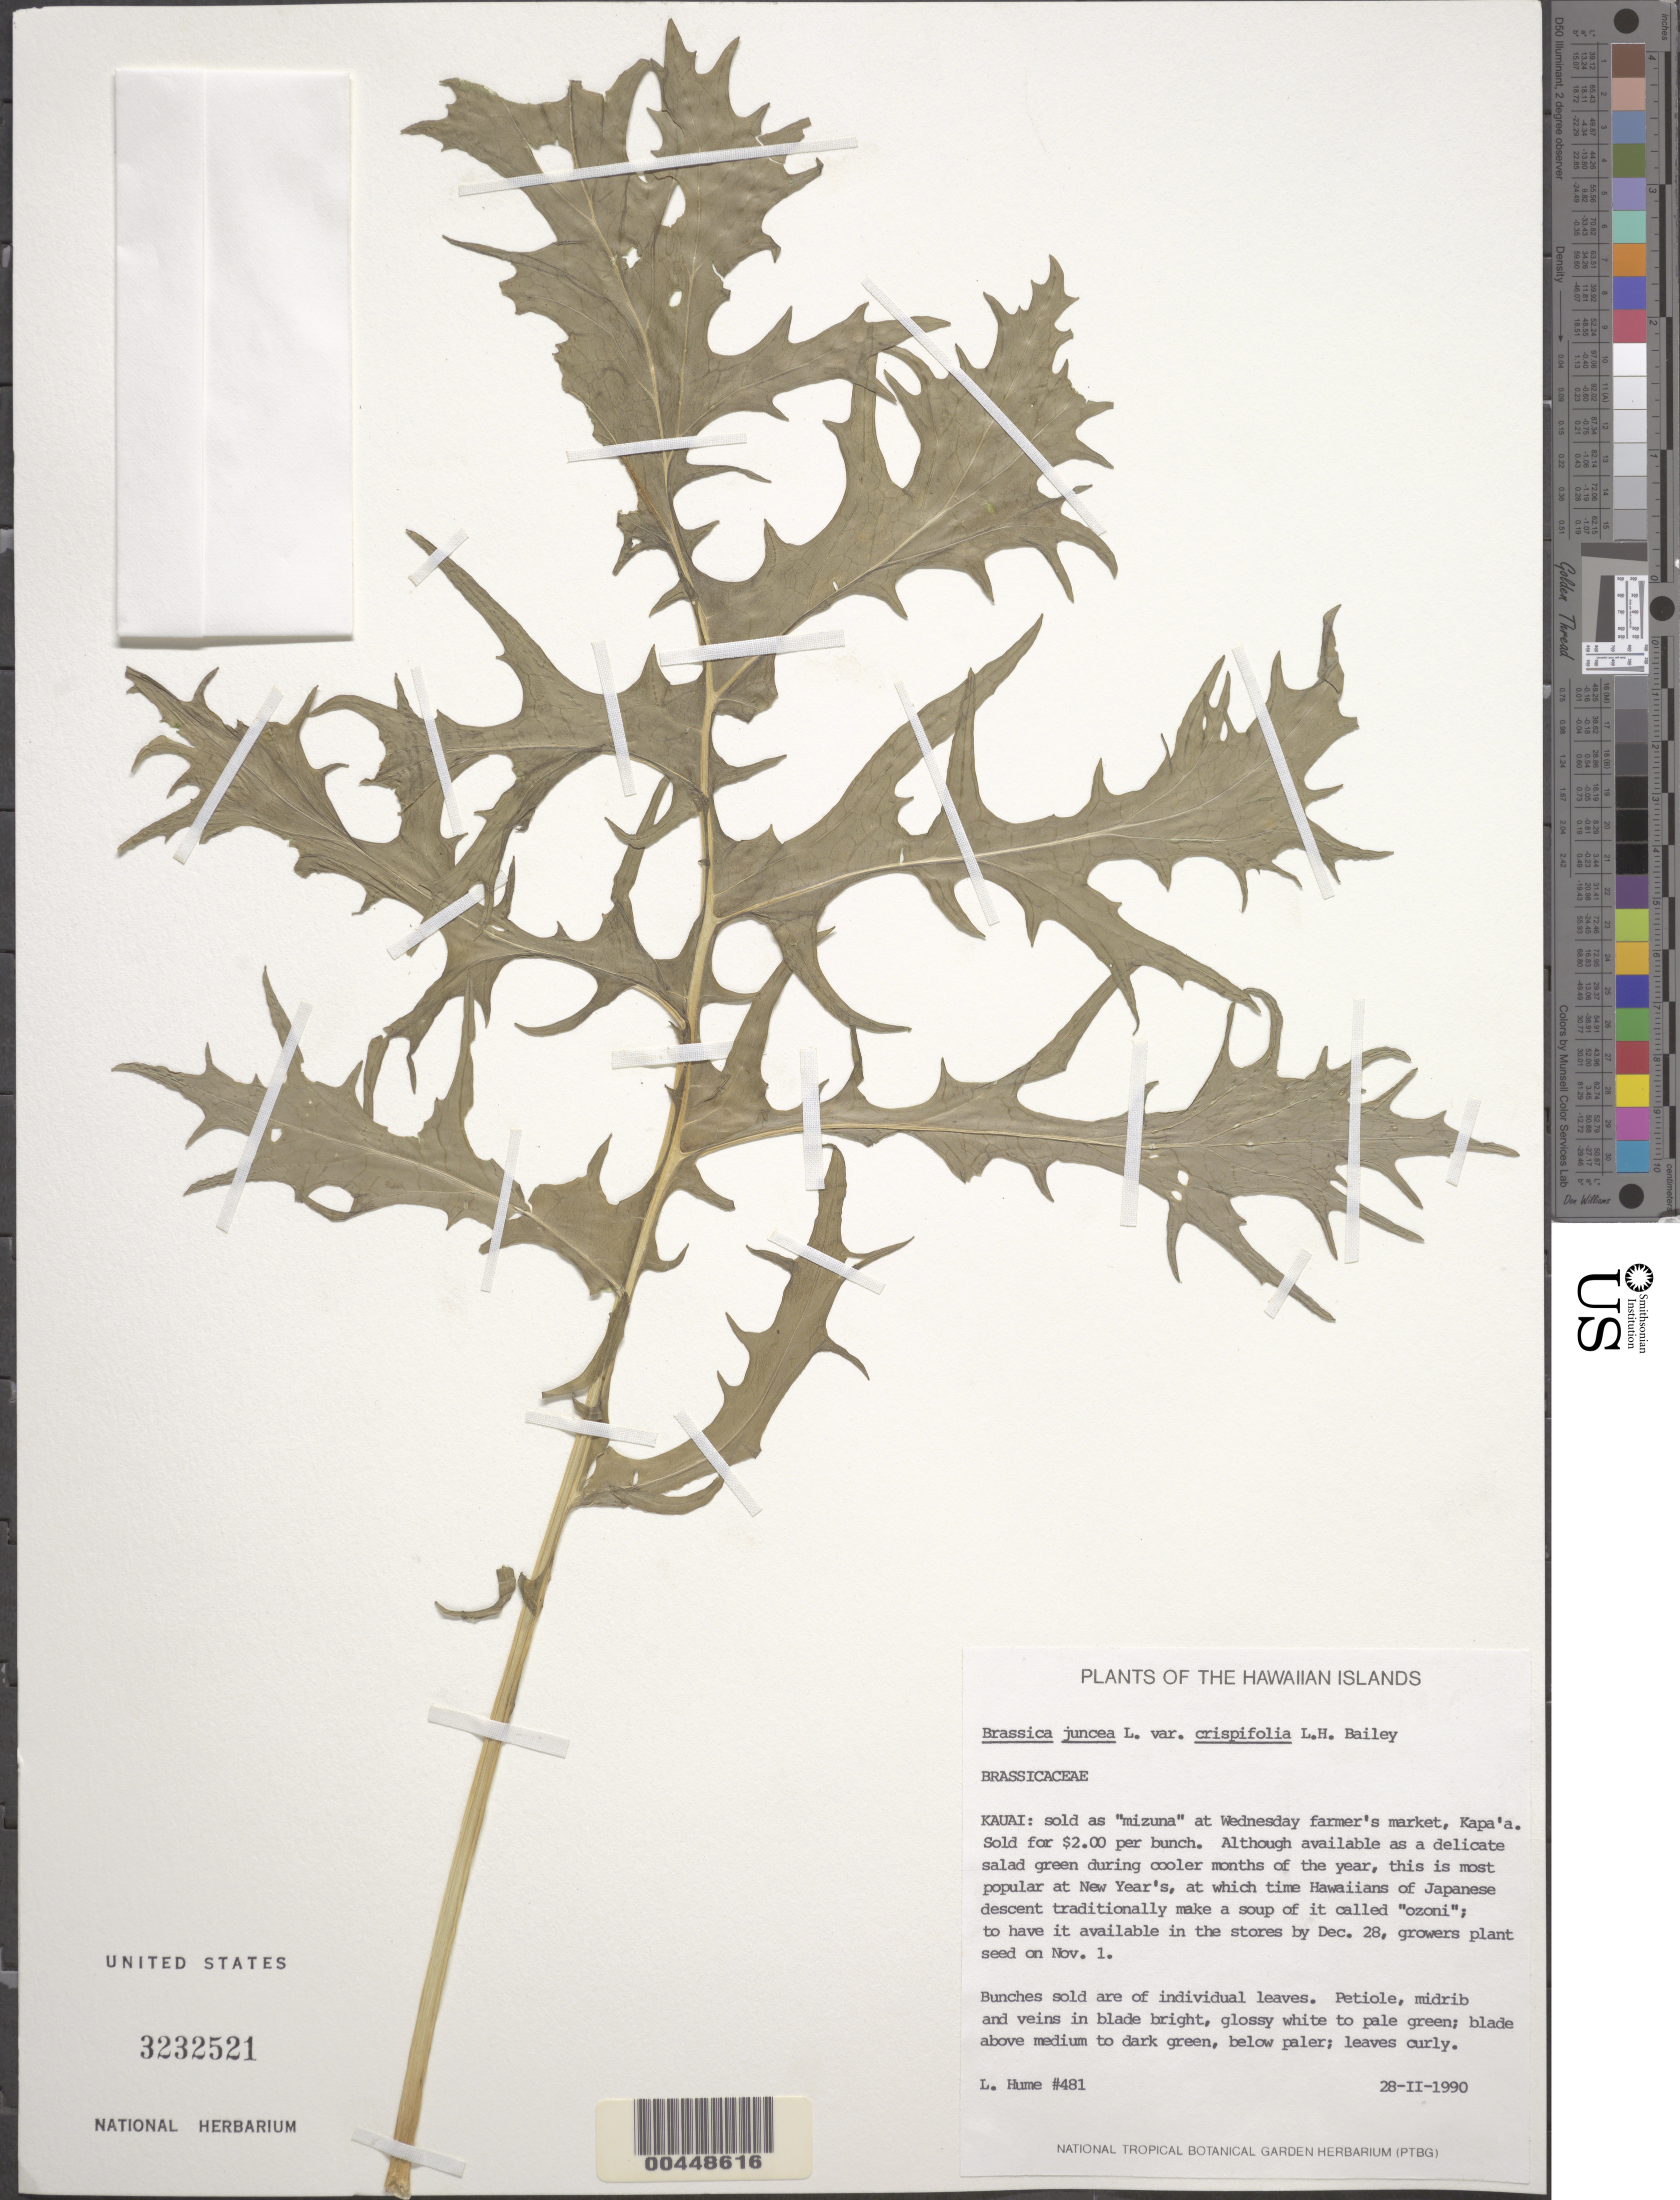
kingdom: Plantae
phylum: Tracheophyta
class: Magnoliopsida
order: Brassicales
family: Brassicaceae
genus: Brassica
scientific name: Brassica juncea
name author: (L.) Czern.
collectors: L. Hume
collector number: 481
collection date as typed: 28 Feb 1990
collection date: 1990-02-28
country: United States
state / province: Hawaii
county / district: Kaui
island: Kaua'i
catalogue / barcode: US 3232521